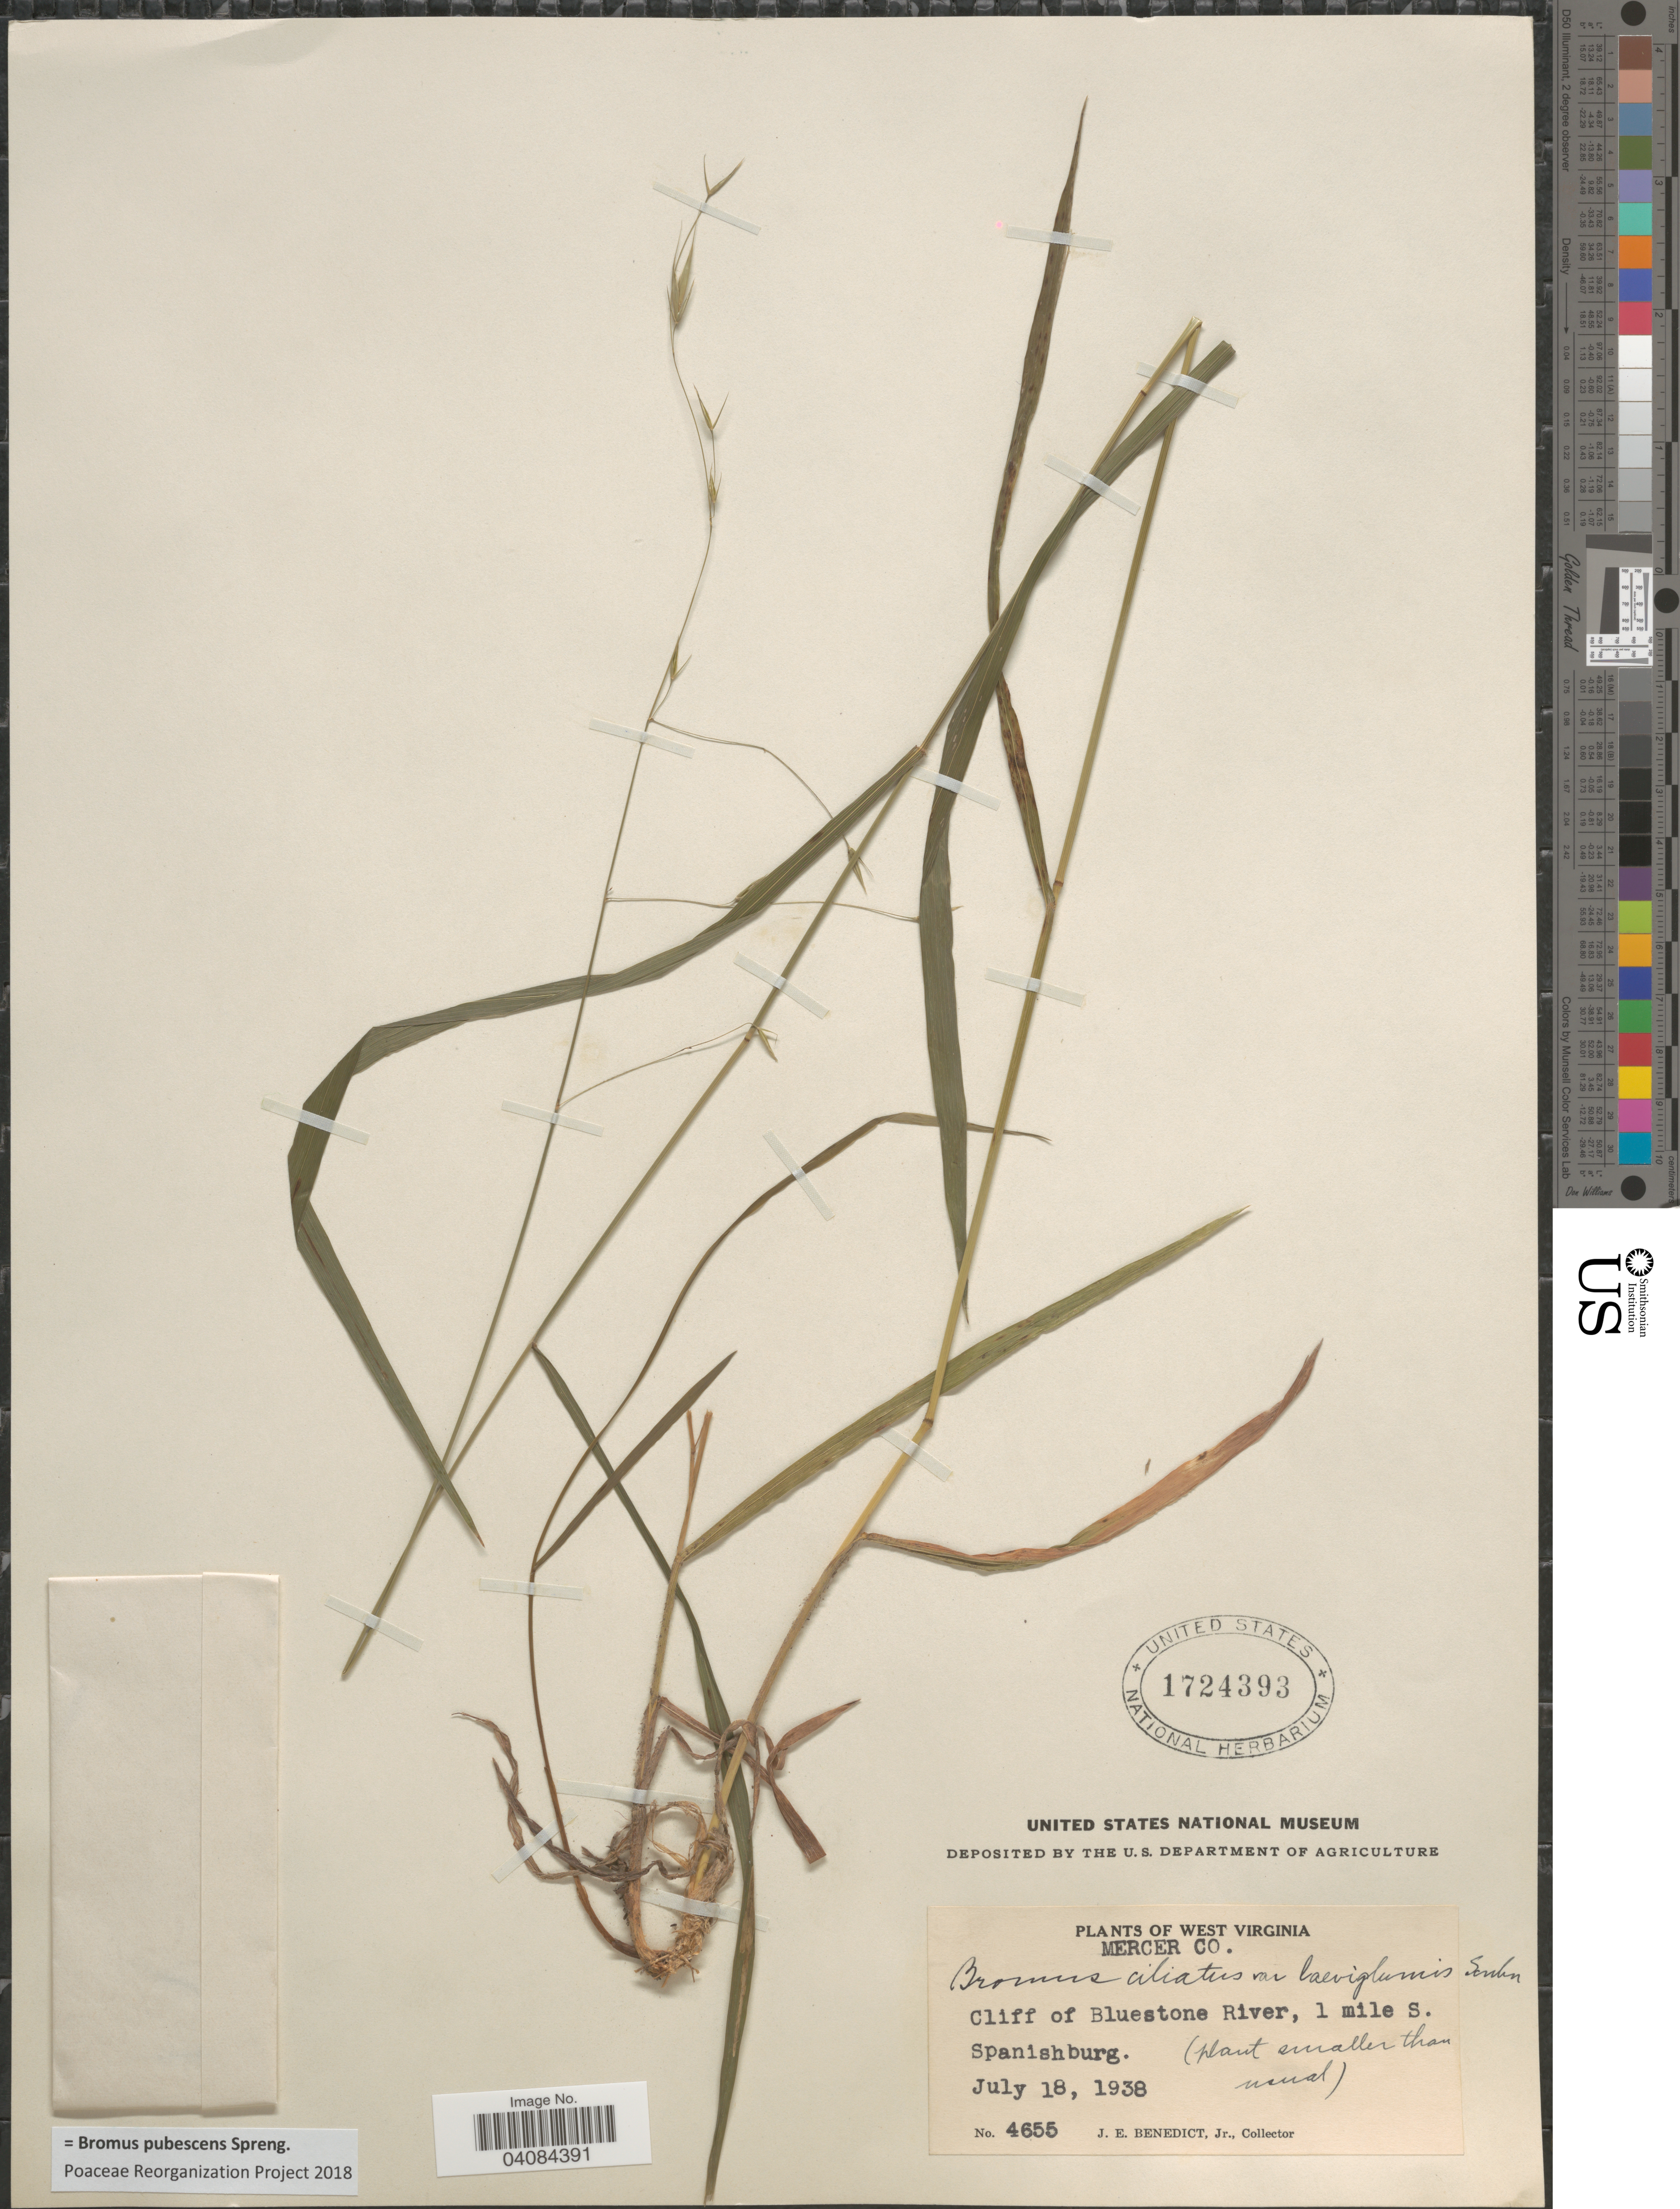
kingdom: Plantae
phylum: Tracheophyta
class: Liliopsida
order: Poales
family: Poaceae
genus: Bromus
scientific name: Bromus pubescens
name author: Muhl. ex Willd.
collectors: J. Benedict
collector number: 4655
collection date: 1938-07-18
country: United States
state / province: West Virginia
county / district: Mercer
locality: Mercer Co. Cliff of Bluestone River, 1 mile S. Spanishburg.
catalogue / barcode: US 1724393